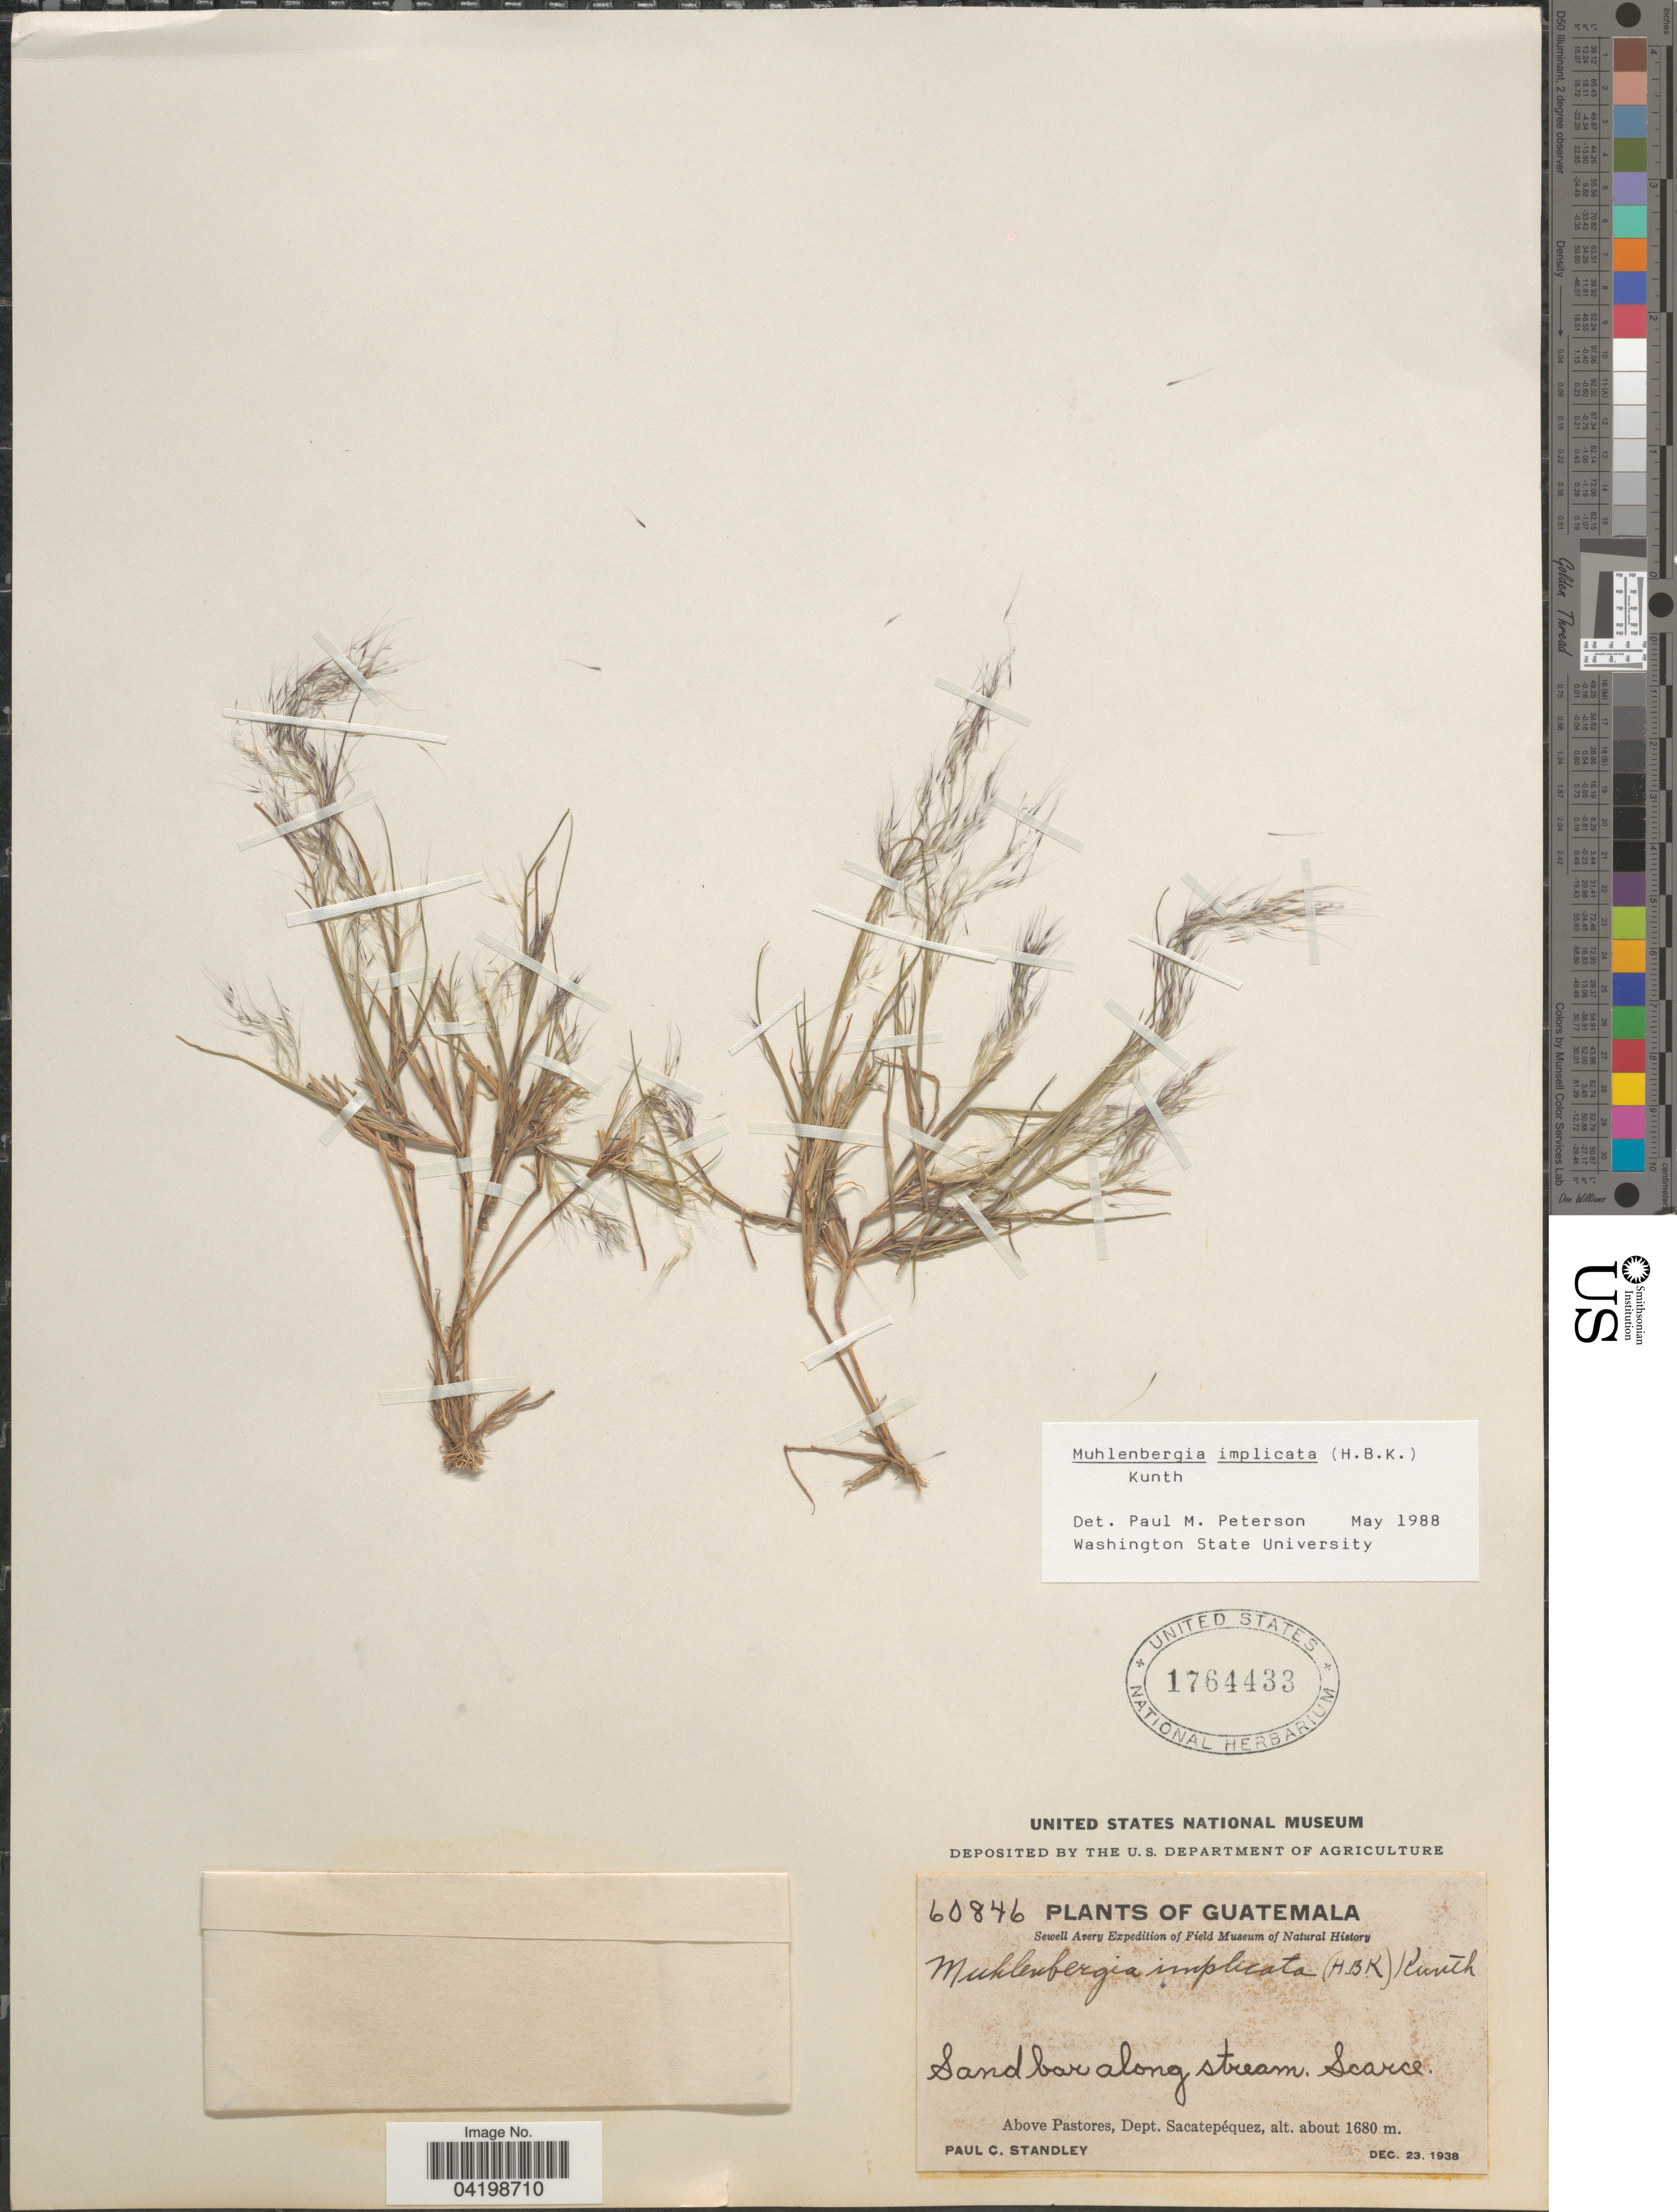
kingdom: Plantae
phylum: Tracheophyta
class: Liliopsida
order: Poales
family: Poaceae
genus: Muhlenbergia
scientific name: Muhlenbergia implicata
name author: (Kunth) Trin.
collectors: P. C. Standley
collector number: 60846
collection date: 1938-12-23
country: Guatemala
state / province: Sacatepequez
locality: Sewell Avery Expedition. Above Pastores, Dept. Sacatepéquez.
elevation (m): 1680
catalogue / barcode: US 1764433